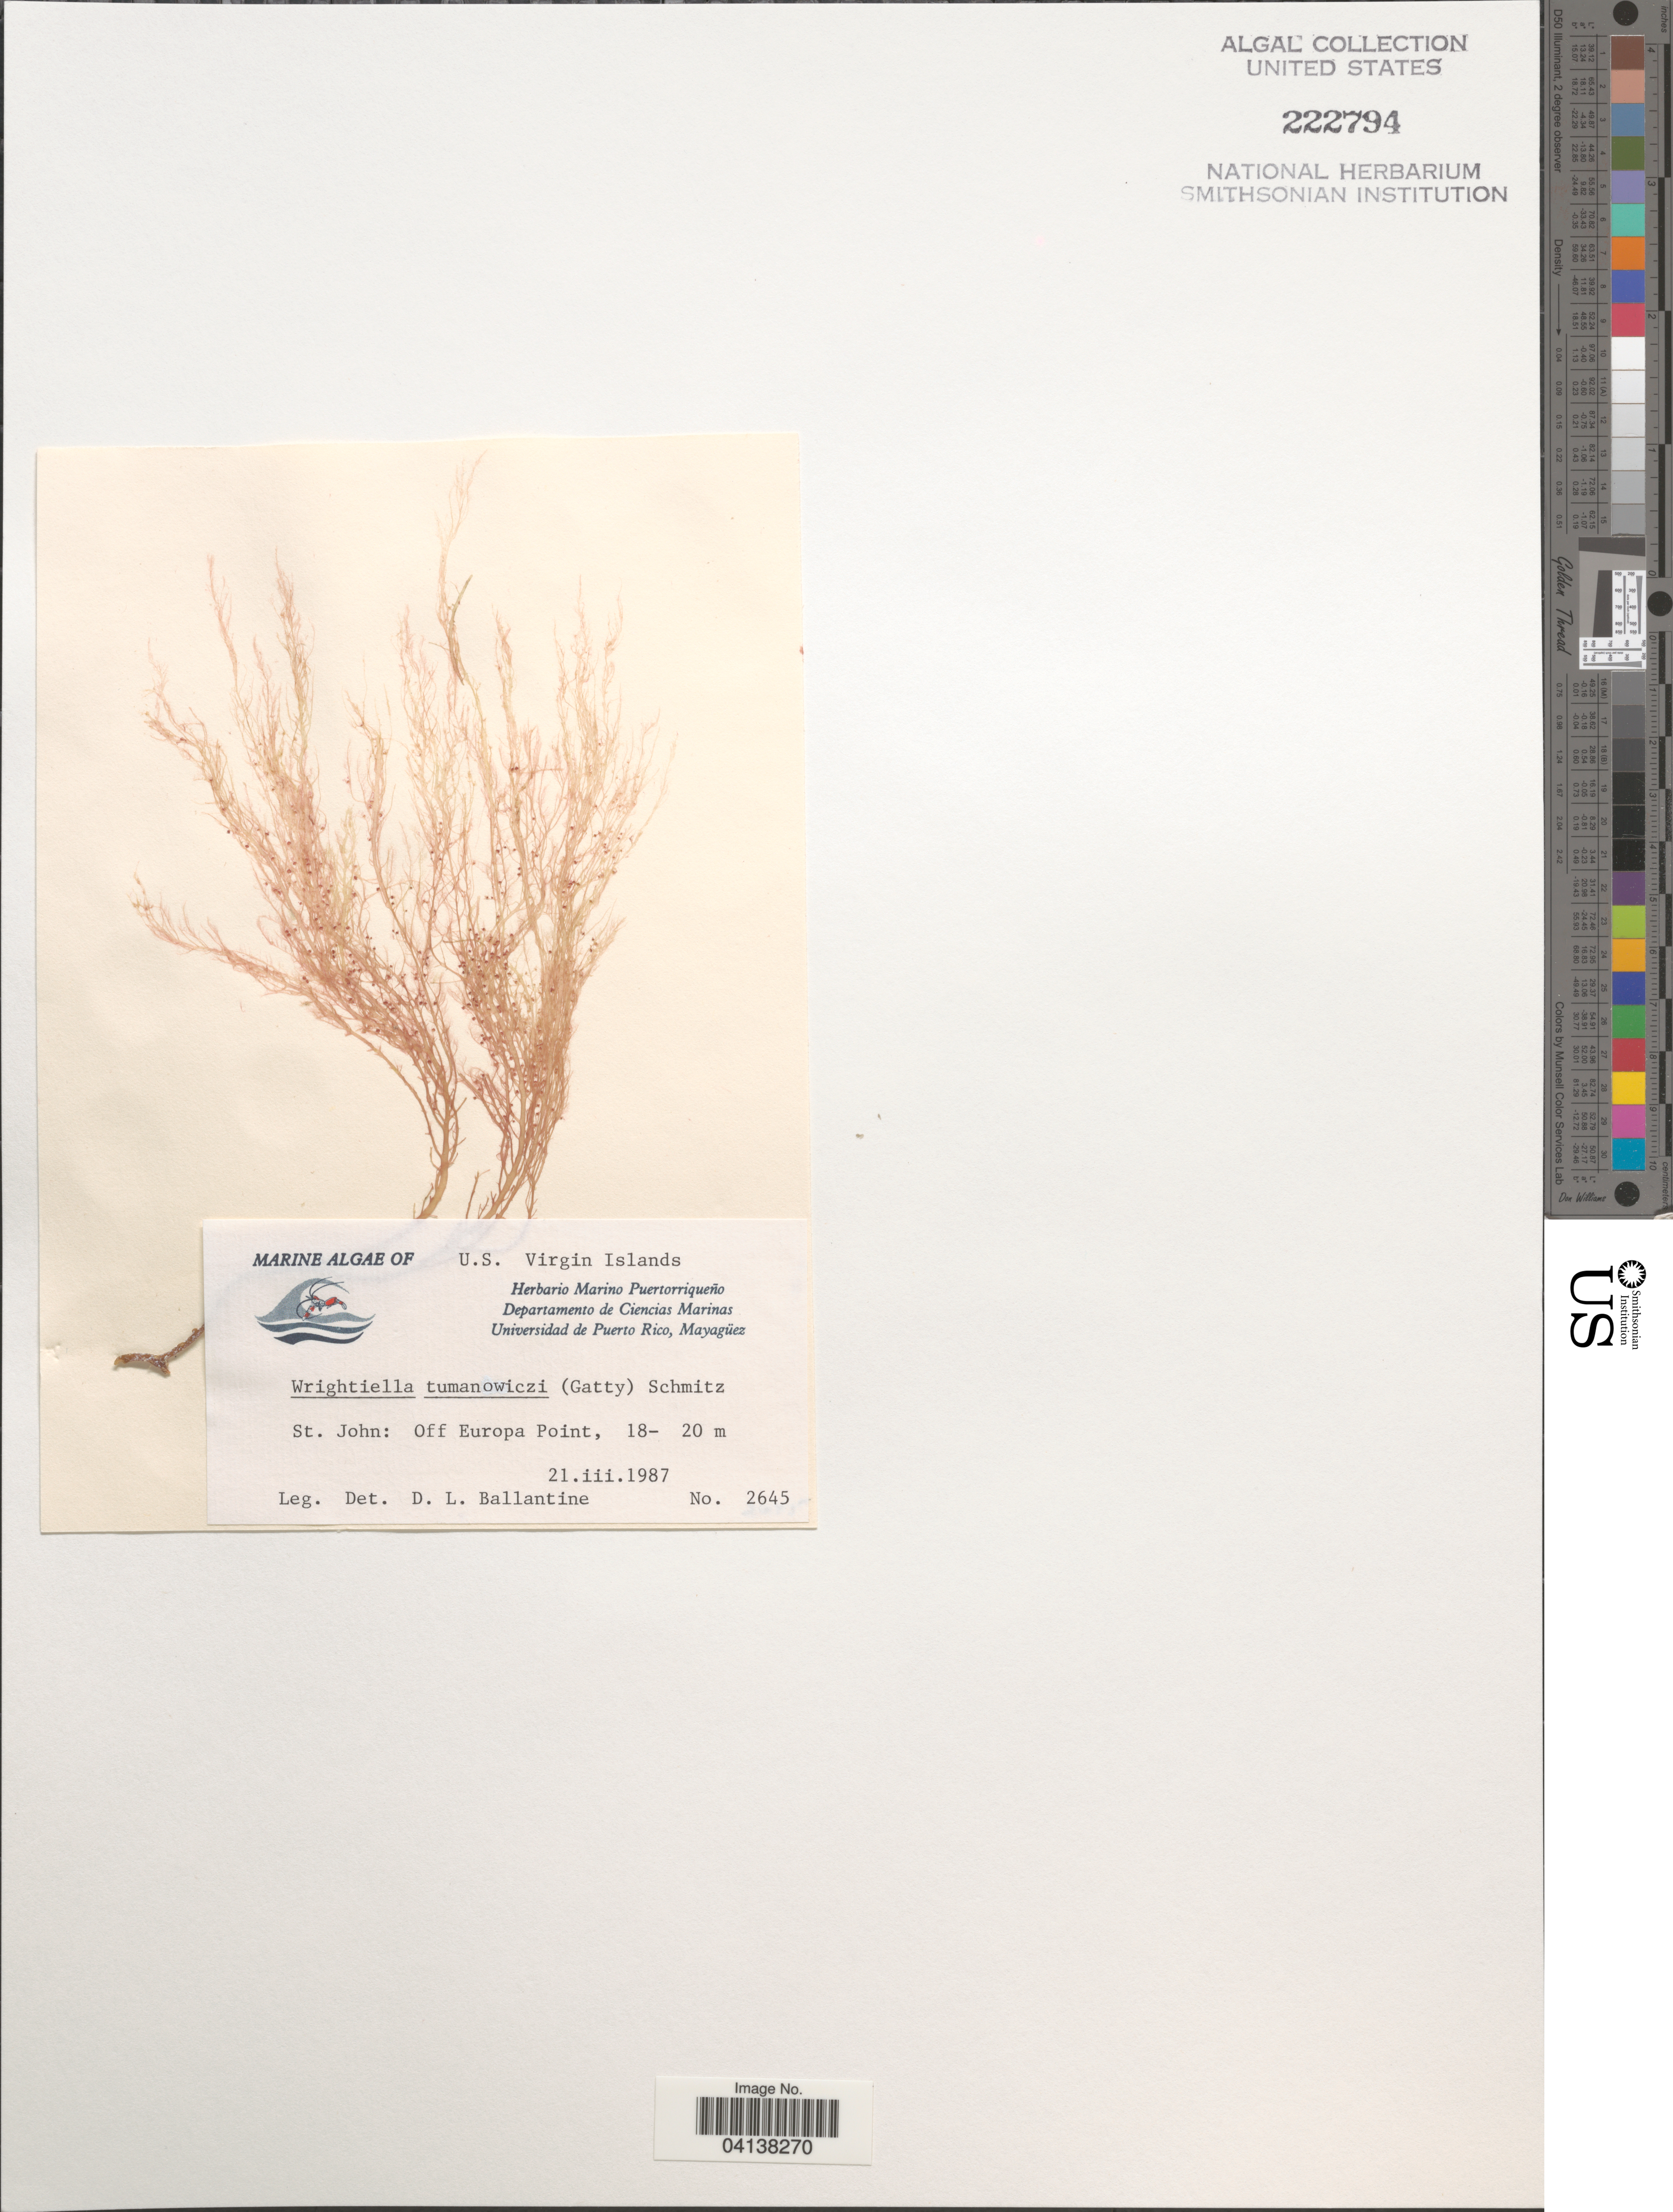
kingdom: Plantae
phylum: Rhodophyta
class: Florideophyceae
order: Ceramiales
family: Rhodomelaceae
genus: Wrightiella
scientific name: Wrightiella tumanowiczii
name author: (Gatty ex Harv.) F. Schmitz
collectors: D.L. Ballantine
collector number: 2645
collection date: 1987-03-21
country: U.S. Virgin Islands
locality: St. John: Off Europa Point.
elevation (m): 18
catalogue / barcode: US 222794